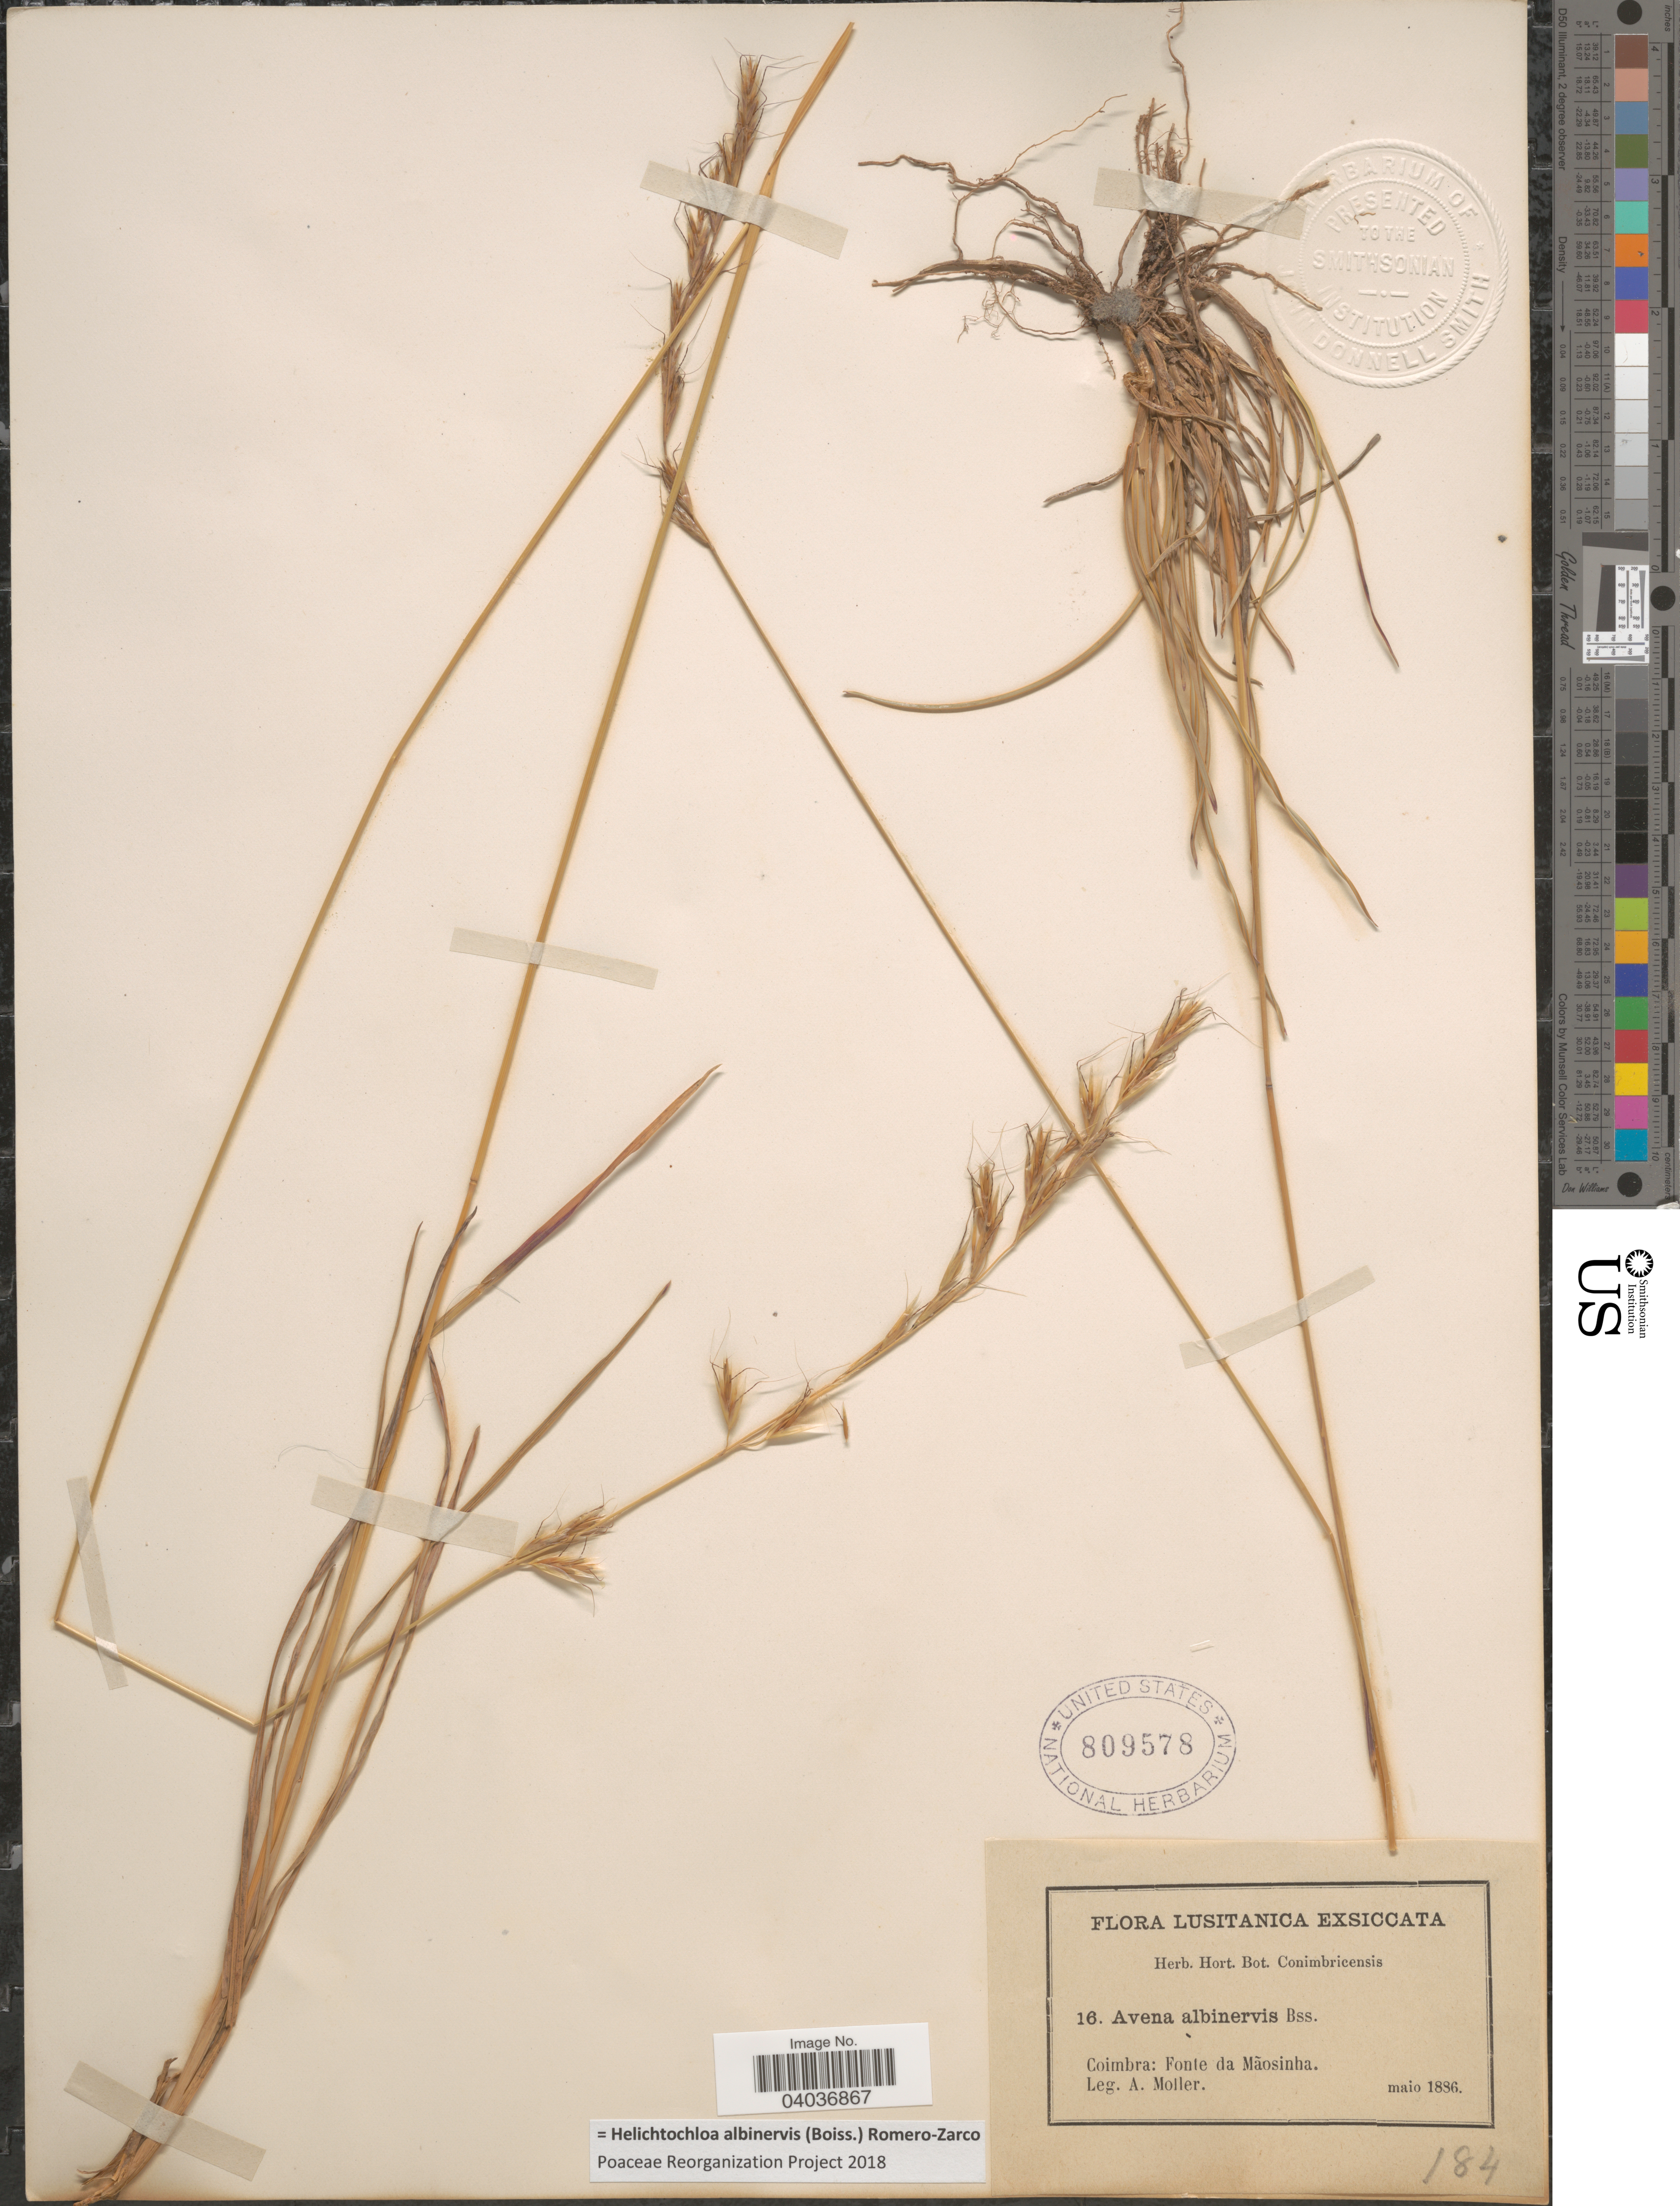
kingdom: Plantae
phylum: Tracheophyta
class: Liliopsida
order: Poales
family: Poaceae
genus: Helictochloa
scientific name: Helictochloa albinervis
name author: (Boiss.) Romero-Zarco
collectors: A. Moller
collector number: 16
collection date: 1886-05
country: Portugal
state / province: Coimbra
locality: Lusitanica. Fonte da Mãosinha.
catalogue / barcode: US 809578